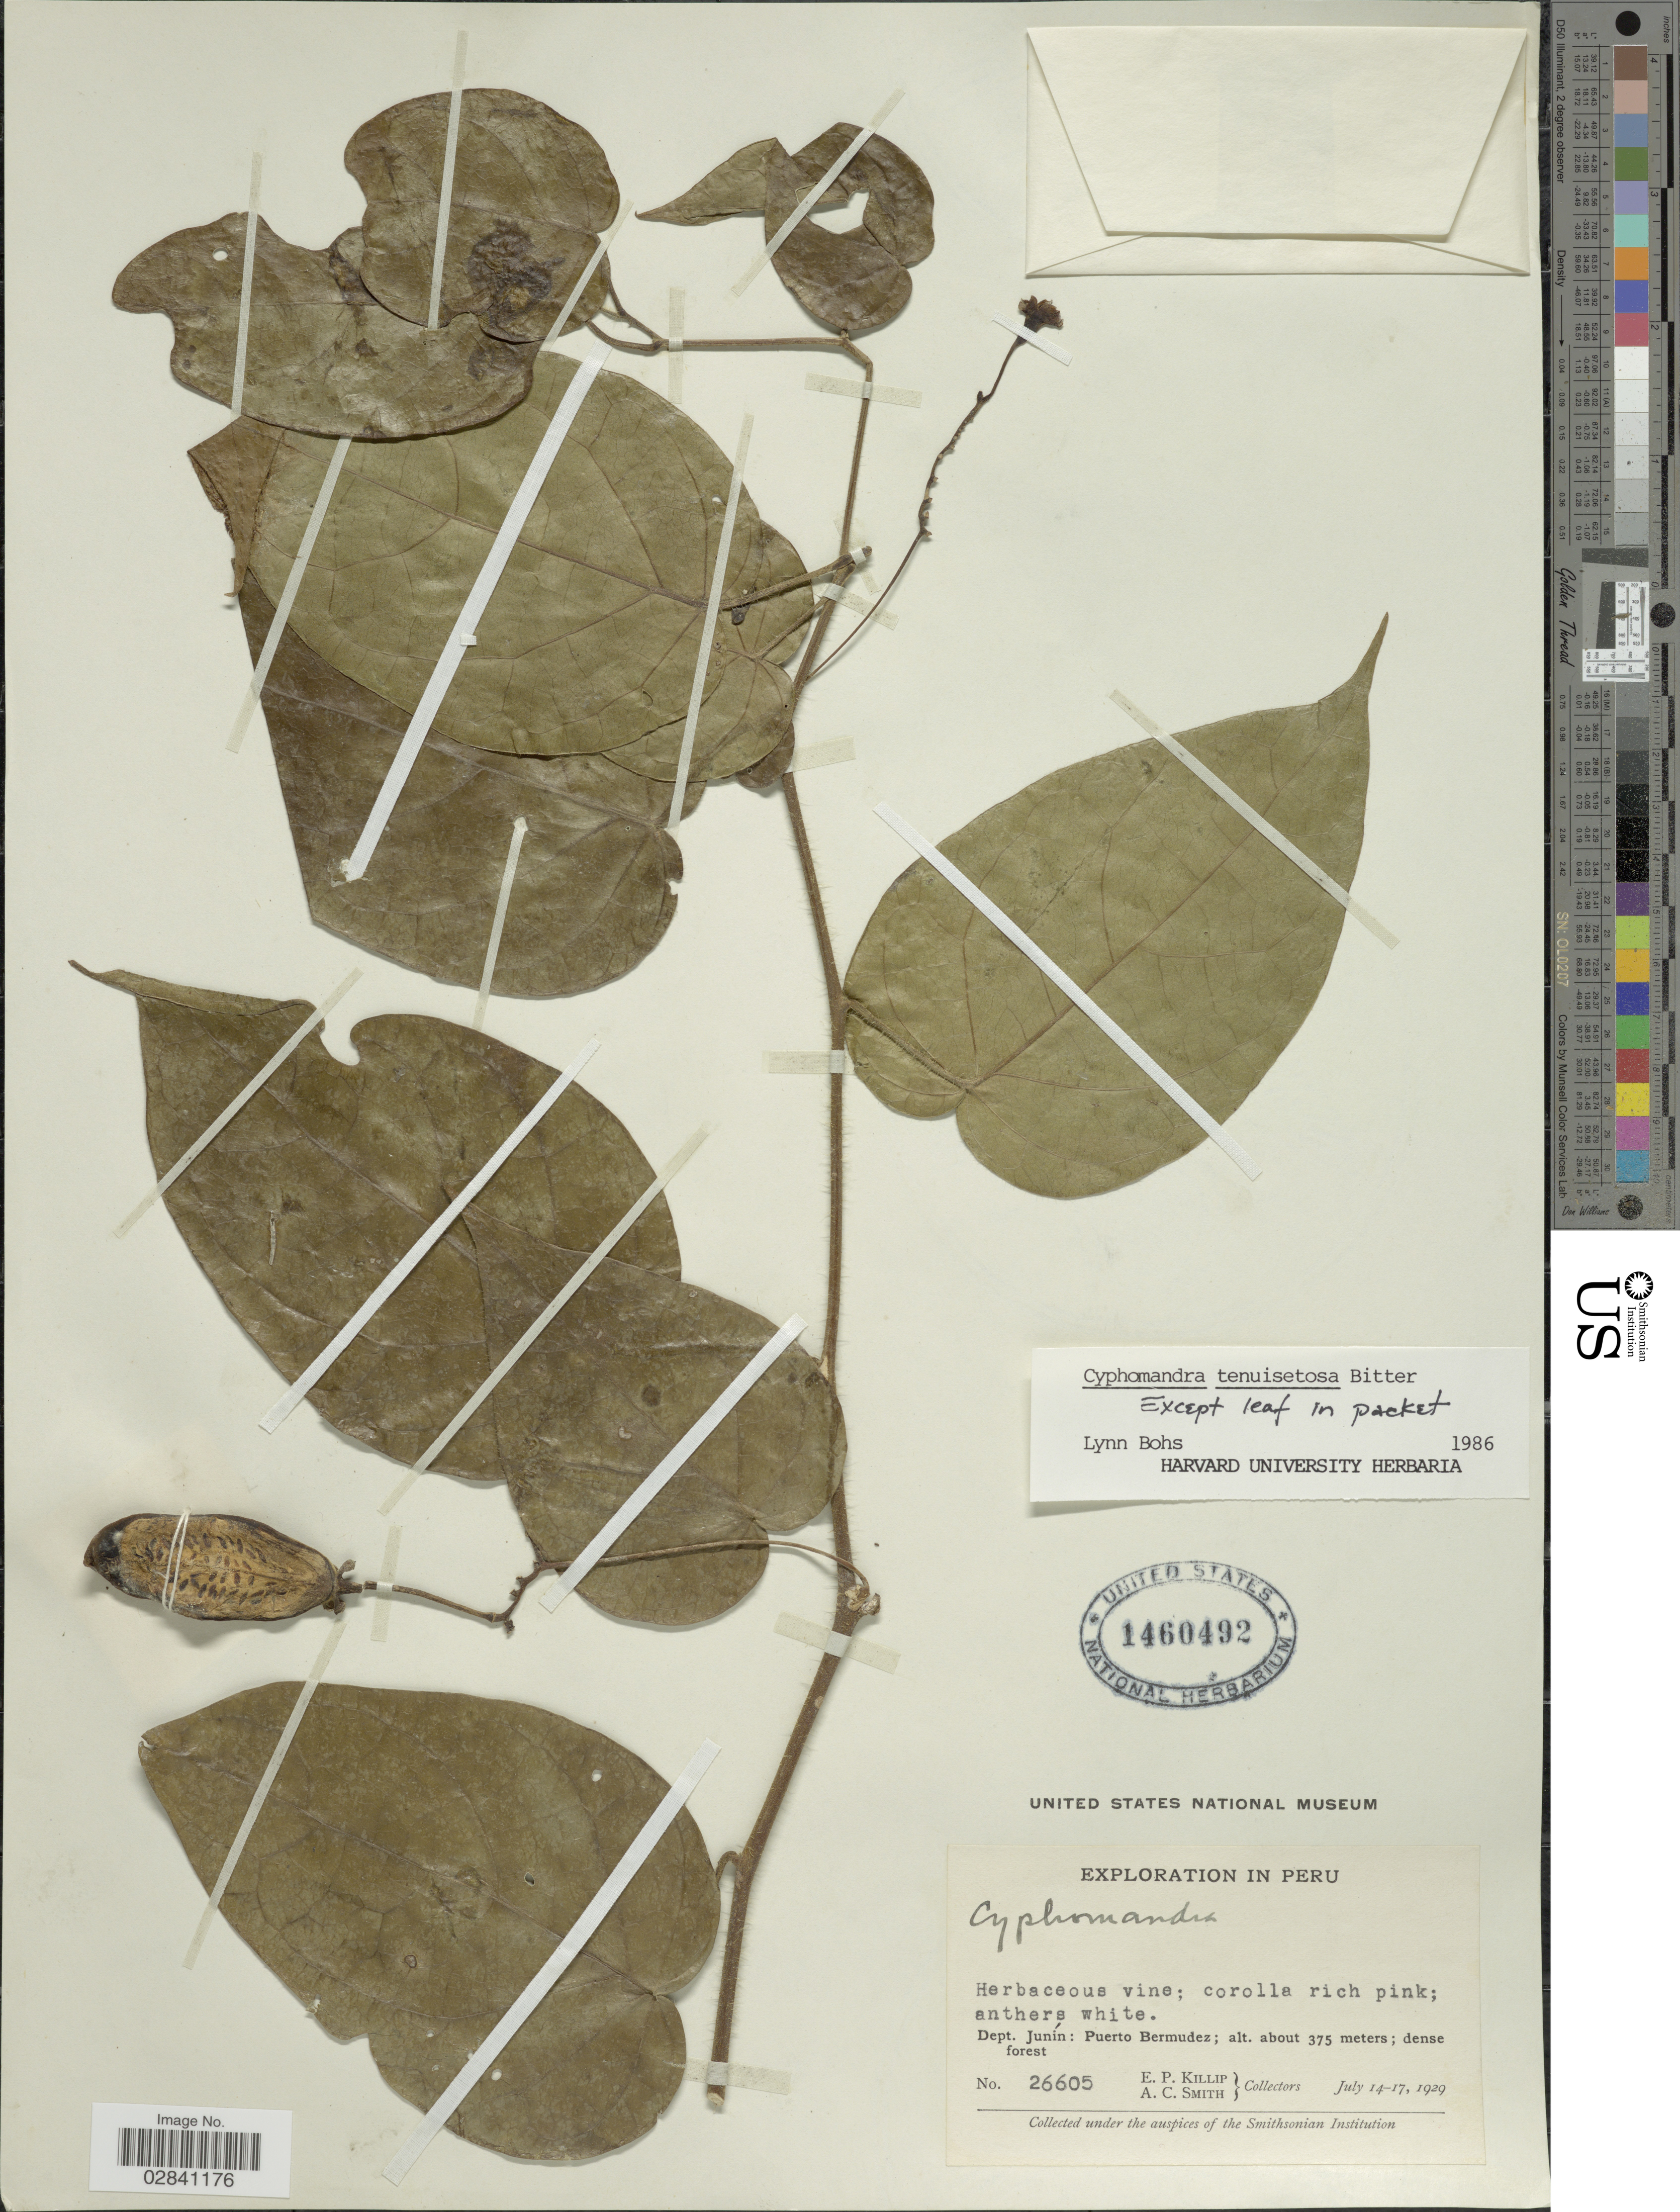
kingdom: Plantae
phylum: Tracheophyta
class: Magnoliopsida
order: Solanales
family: Solanaceae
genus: Cyphomandra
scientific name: Cyphomandra tenuisetosa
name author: Bitter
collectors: E. P. Killip & A. C. Smith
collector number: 26605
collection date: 1929-07-14/1929-07-17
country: Peru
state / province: Junín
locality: Dept. Junín: Puerto Bermudez.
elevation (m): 375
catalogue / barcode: US 1460492